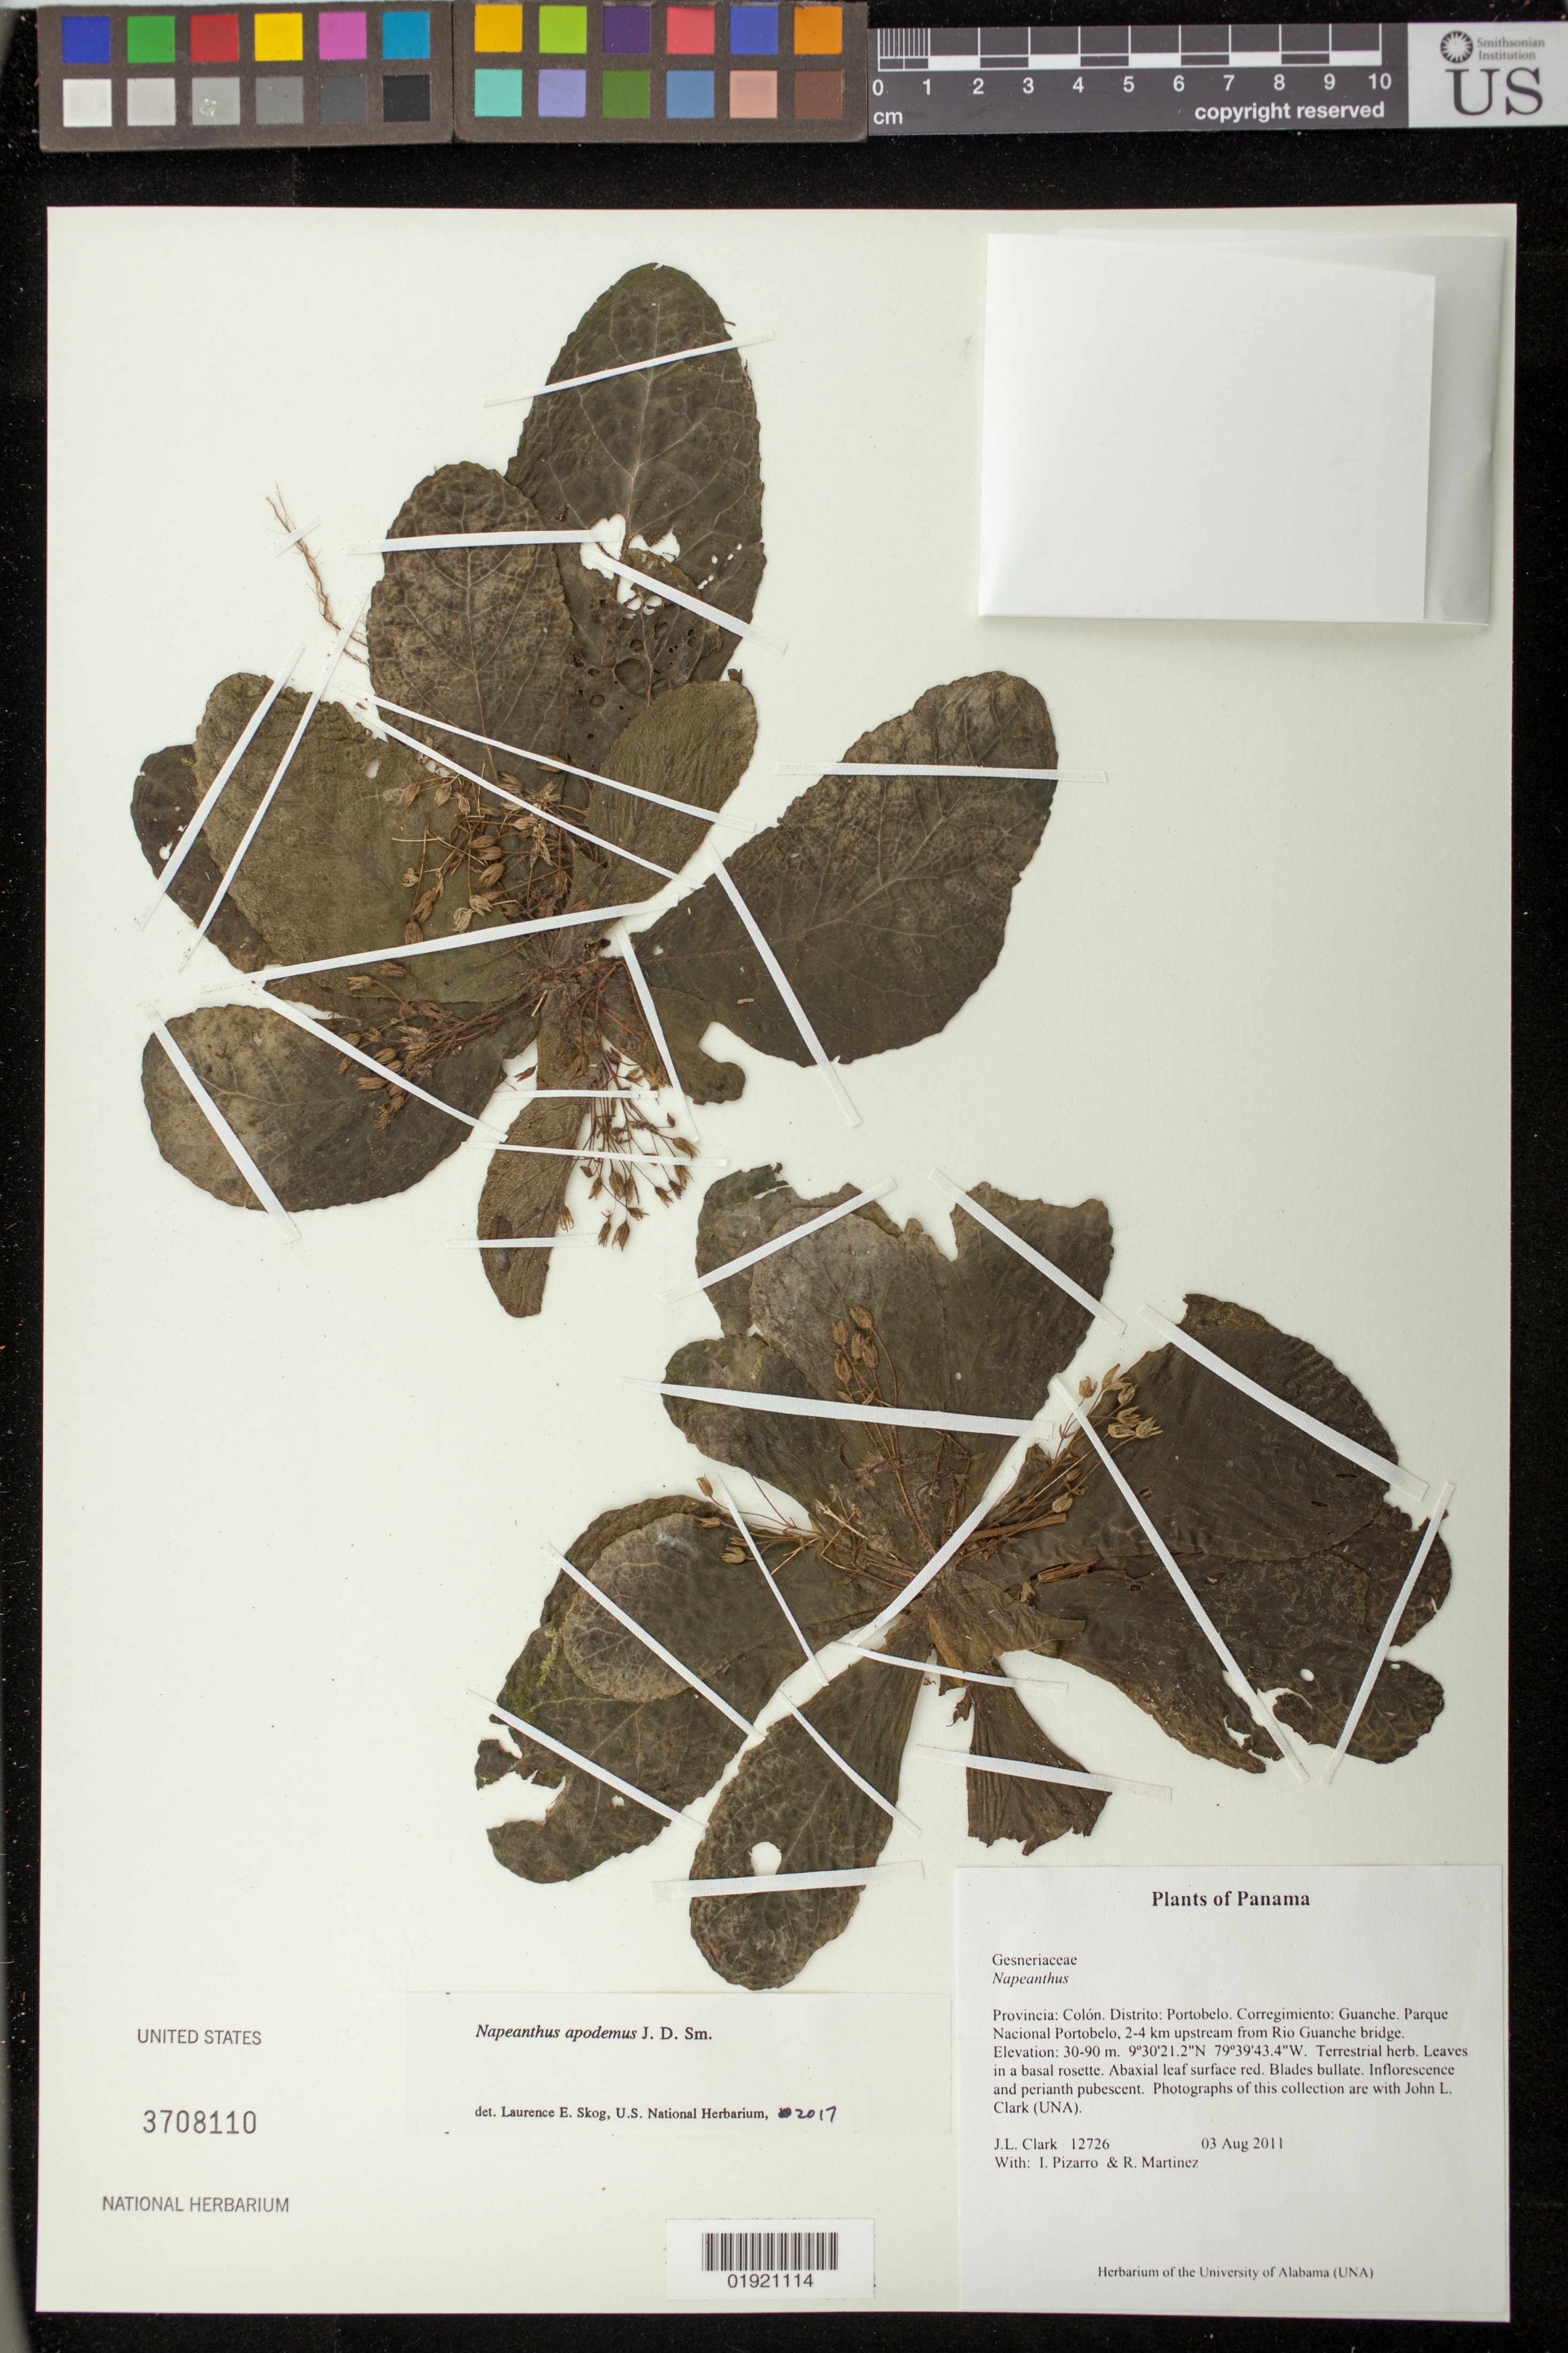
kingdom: Plantae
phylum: Tracheophyta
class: Magnoliopsida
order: Lamiales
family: Gesneriaceae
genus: Napeanthus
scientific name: Napeanthus bullatus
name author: Wiehler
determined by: Skog, Laurence E.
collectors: J. L. Clark, I. Pizarro & R. Martinez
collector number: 12726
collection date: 2011-08-03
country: Panama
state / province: Colón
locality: Distrito: Portobelo. Corregimiento: Guanche. Parque Nacional Portobelo, 2-4 km upstream from Rio Guanche bridge.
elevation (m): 30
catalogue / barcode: US 3708110